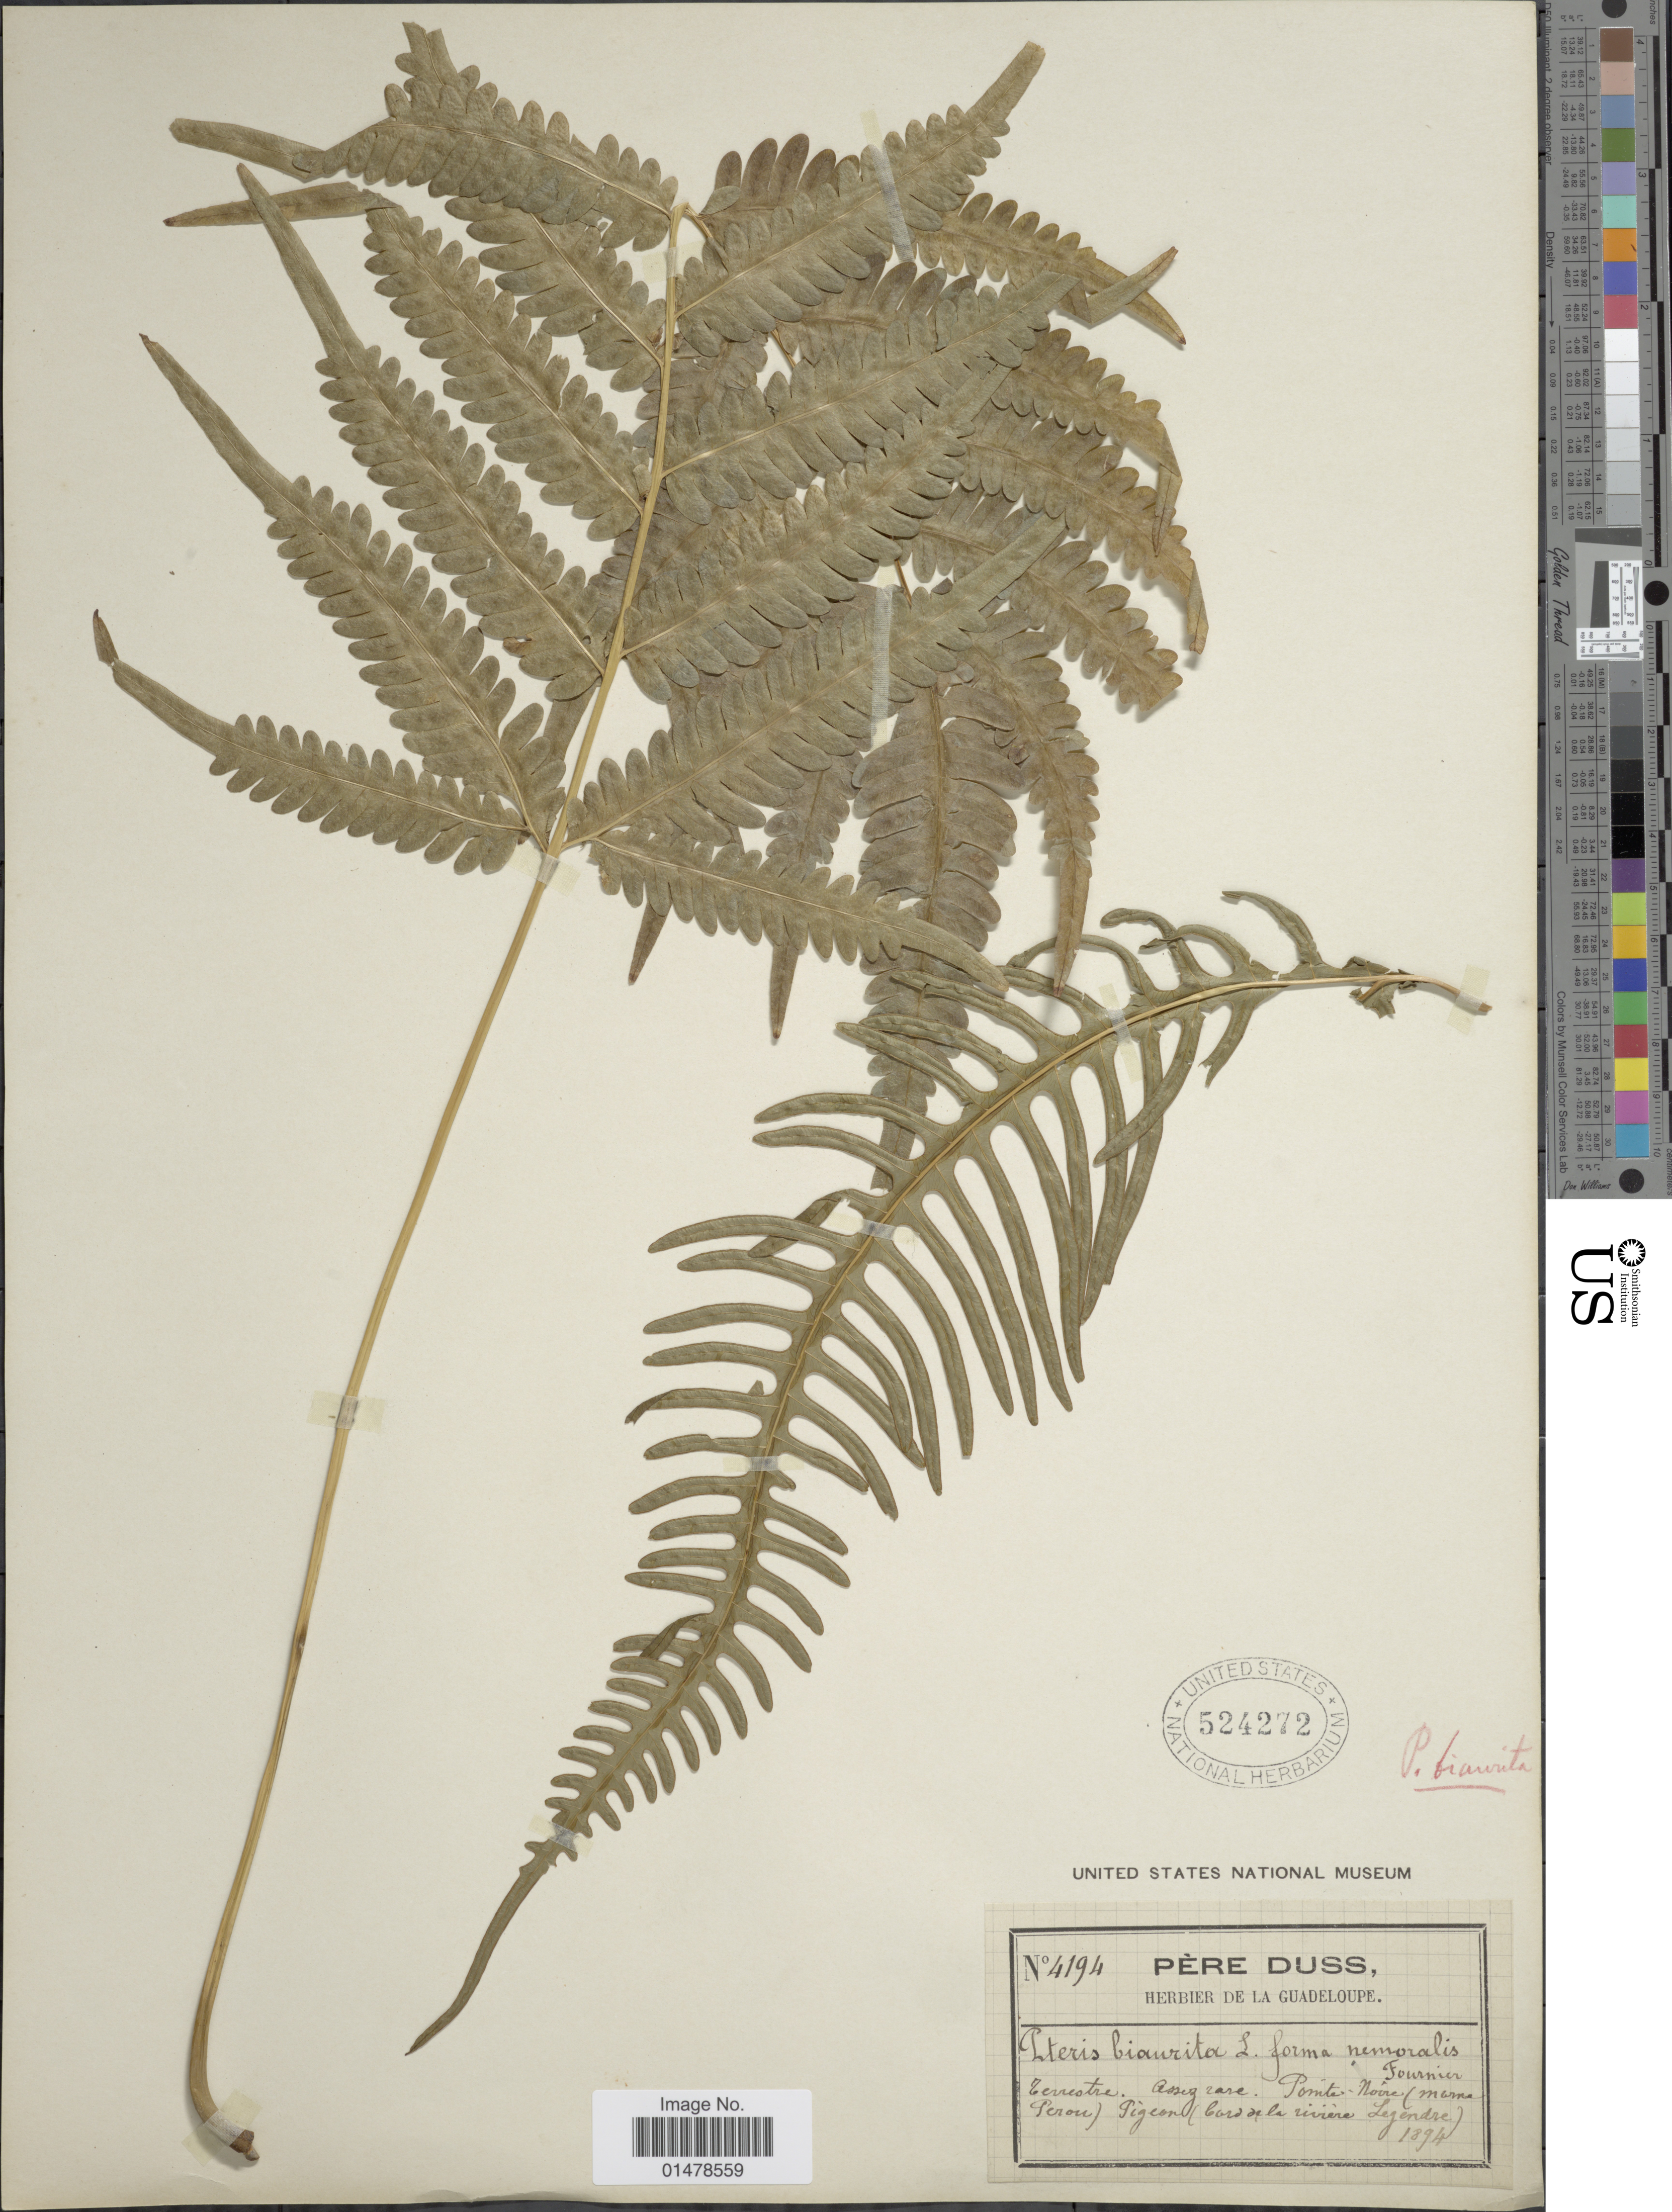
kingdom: Plantae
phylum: Tracheophyta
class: Polypodiopsida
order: Polypodiales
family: Pteridaceae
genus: Pteris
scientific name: Pteris biaurita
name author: L.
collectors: Père Duss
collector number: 4194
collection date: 1894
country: Guadeloupe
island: Basse Terre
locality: Assez rare. Pointe-Noire (morne Perou) Pigeon (bord de la riviere Legendre)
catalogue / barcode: US 524272